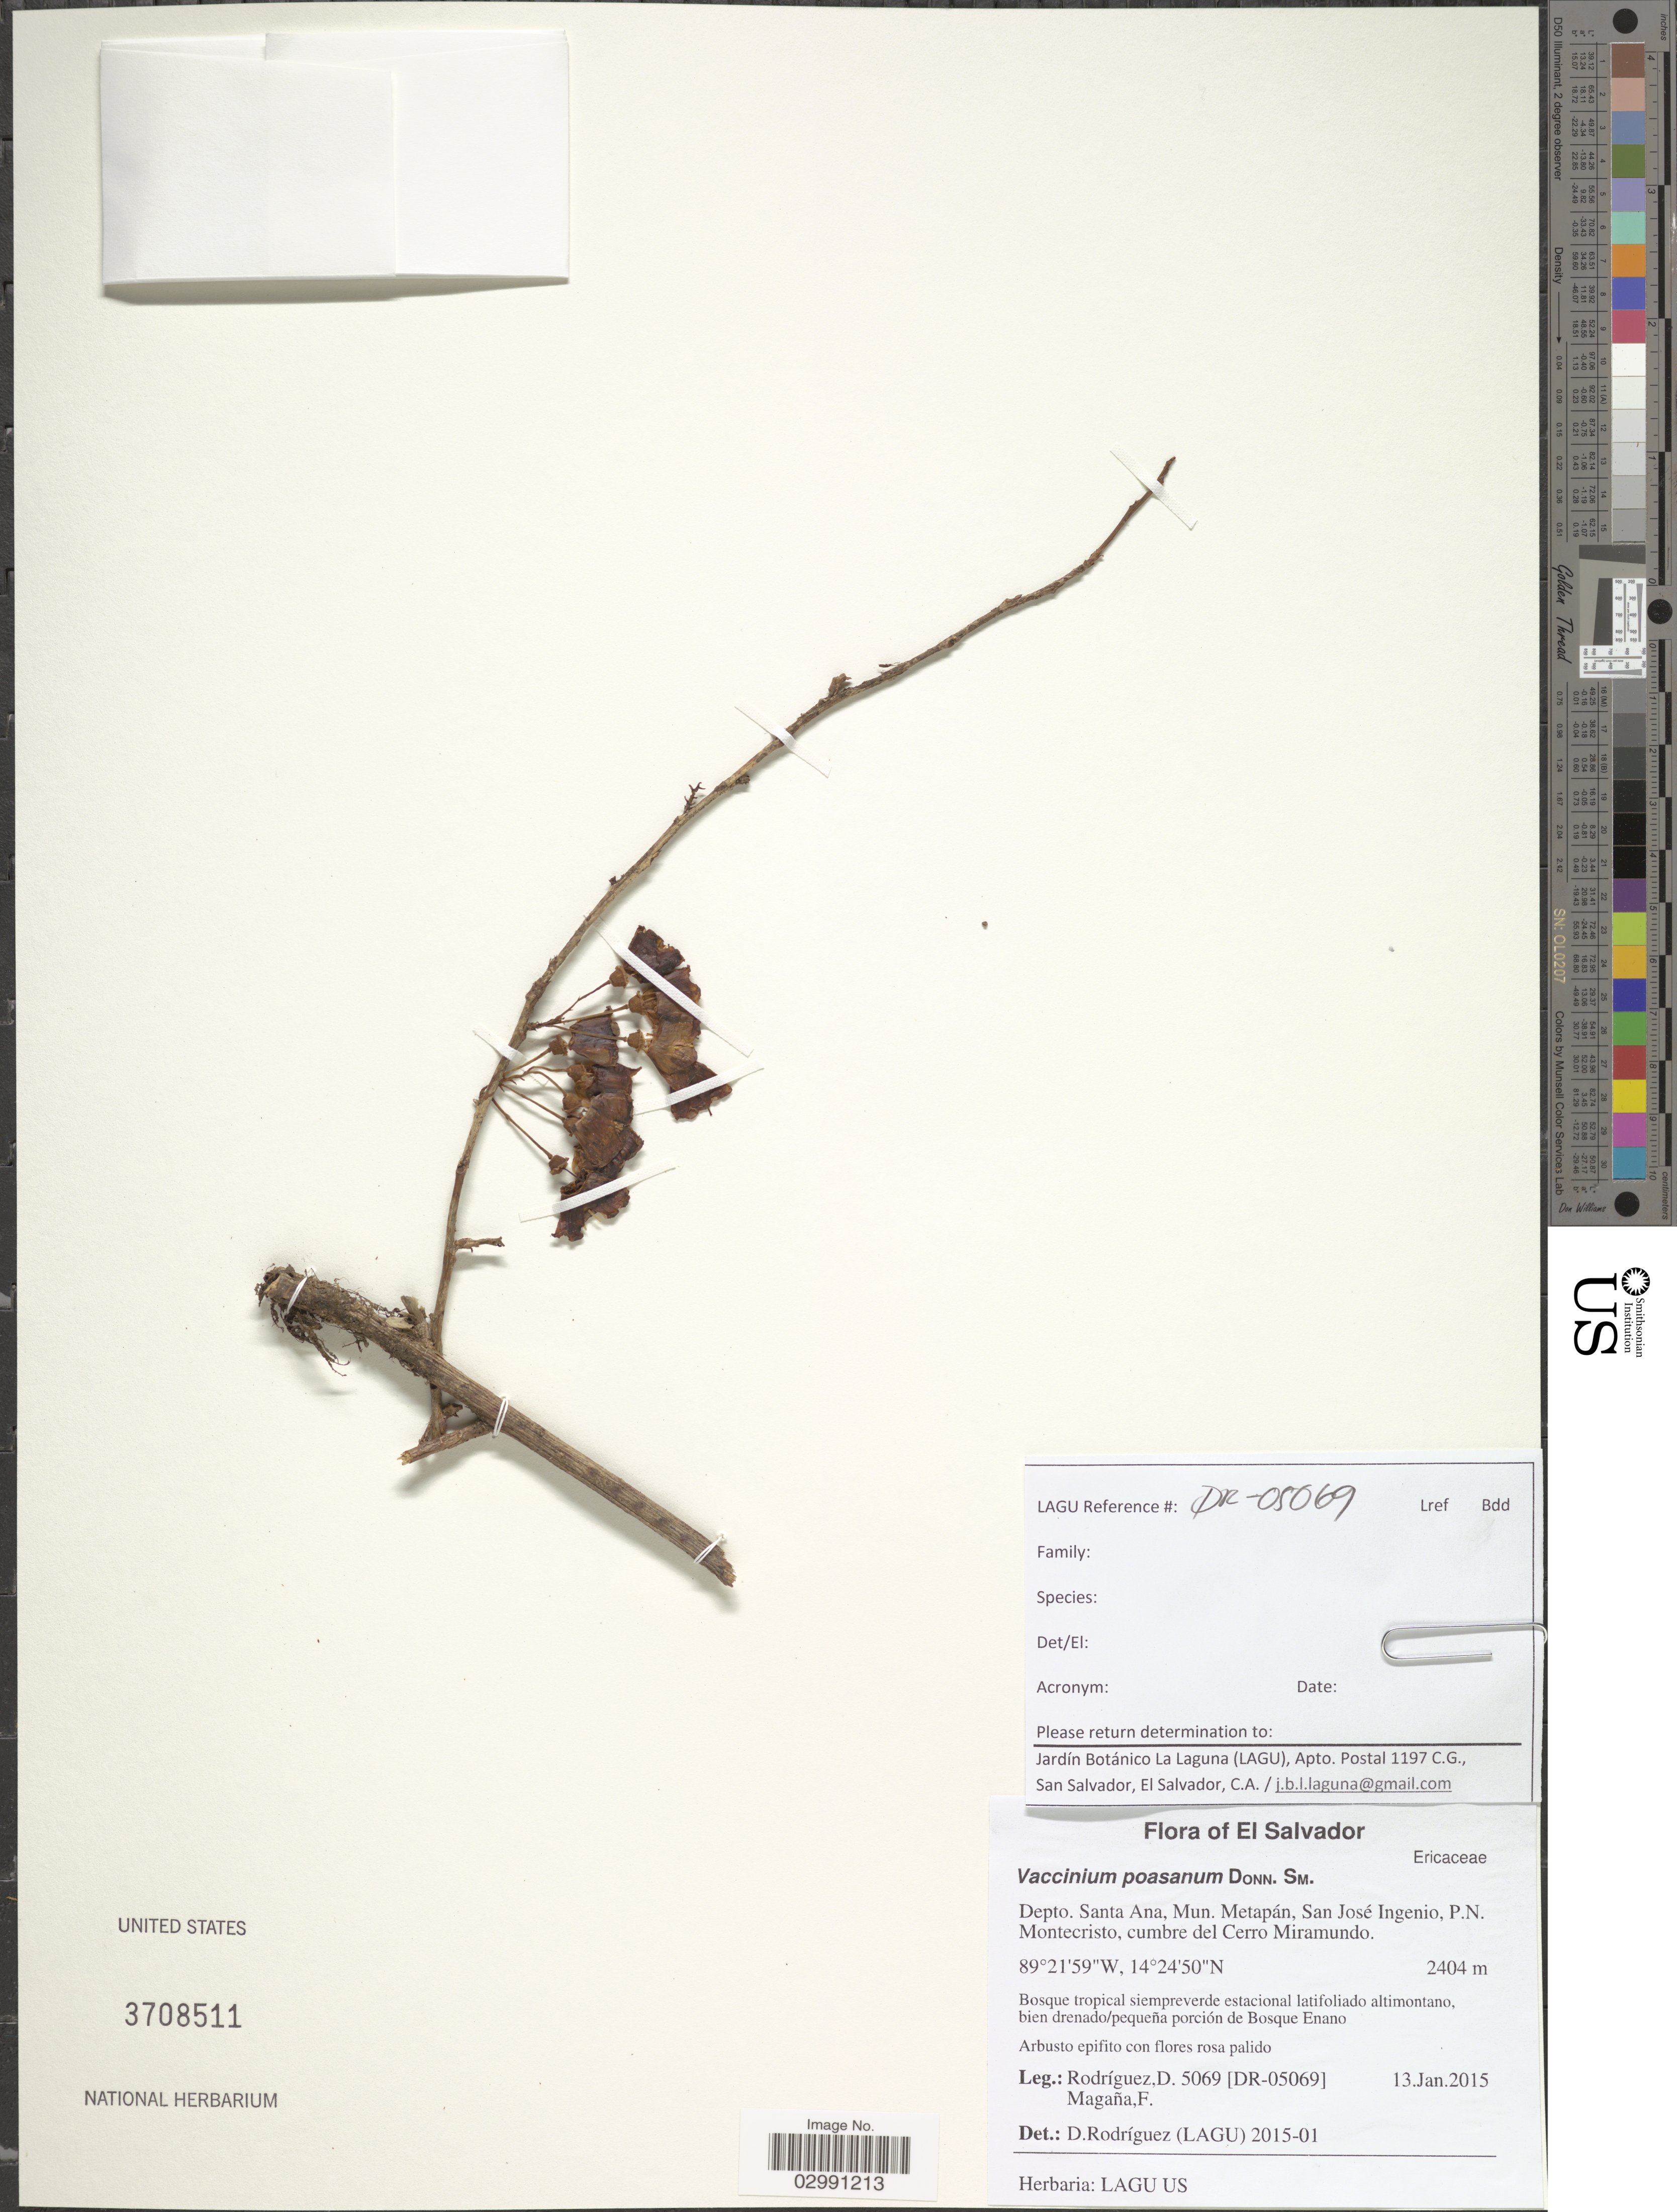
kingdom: Plantae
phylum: Tracheophyta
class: Magnoliopsida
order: Ericales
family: Ericaceae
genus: Vaccinium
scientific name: Vaccinium poasanum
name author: Donn. Sm.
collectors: D. Rodriguez & F. Magaña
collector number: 5069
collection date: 2015-01-13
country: El Salvador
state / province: Santa Ana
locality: Depto. Santa Ana, Mun. Metapán, San José Ingenio, P.N. Montecristo, cumbre del Cerro Miramundo.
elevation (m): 2404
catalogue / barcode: US 3708511